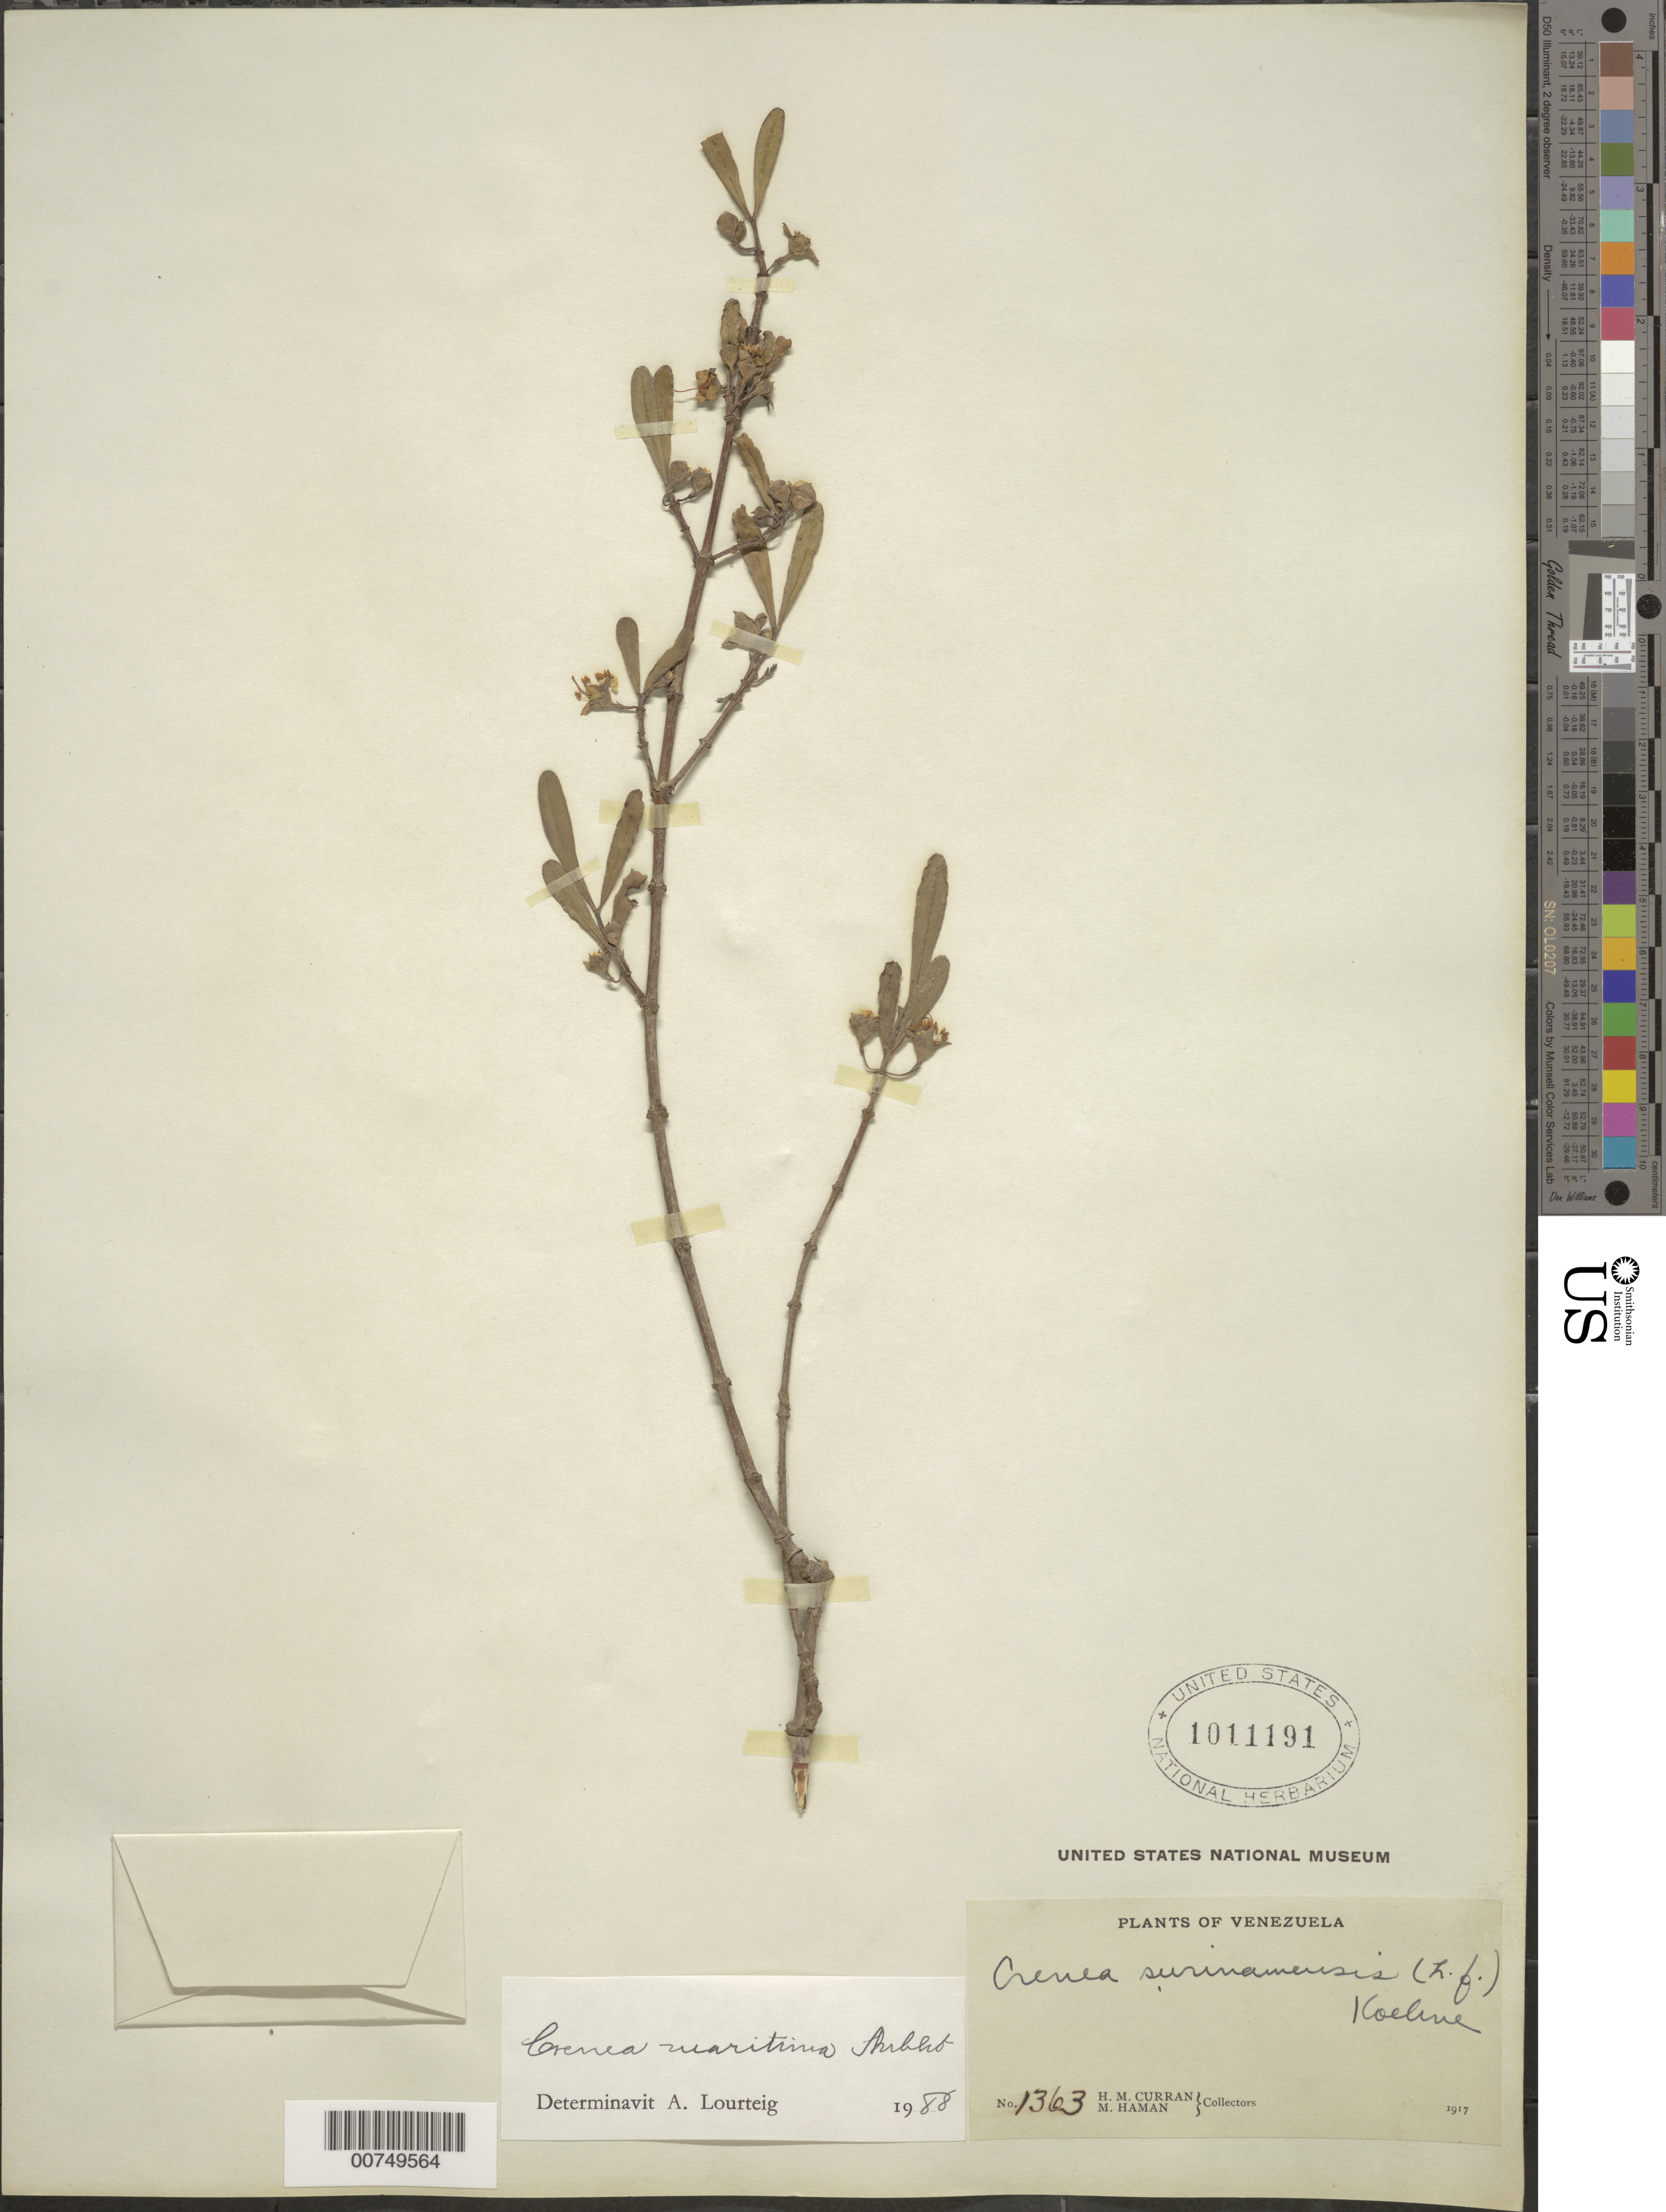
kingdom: Plantae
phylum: Tracheophyta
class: Magnoliopsida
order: Myrtales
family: Lythraceae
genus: Ammannia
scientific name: Ammannia maritima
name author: (Aubl.) S.A. Graham et al.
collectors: H. M. Curran & M. Haman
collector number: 1363 a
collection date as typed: Jul-17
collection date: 1917-07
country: Venezuela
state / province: Delta Amacuro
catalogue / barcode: US 1011191